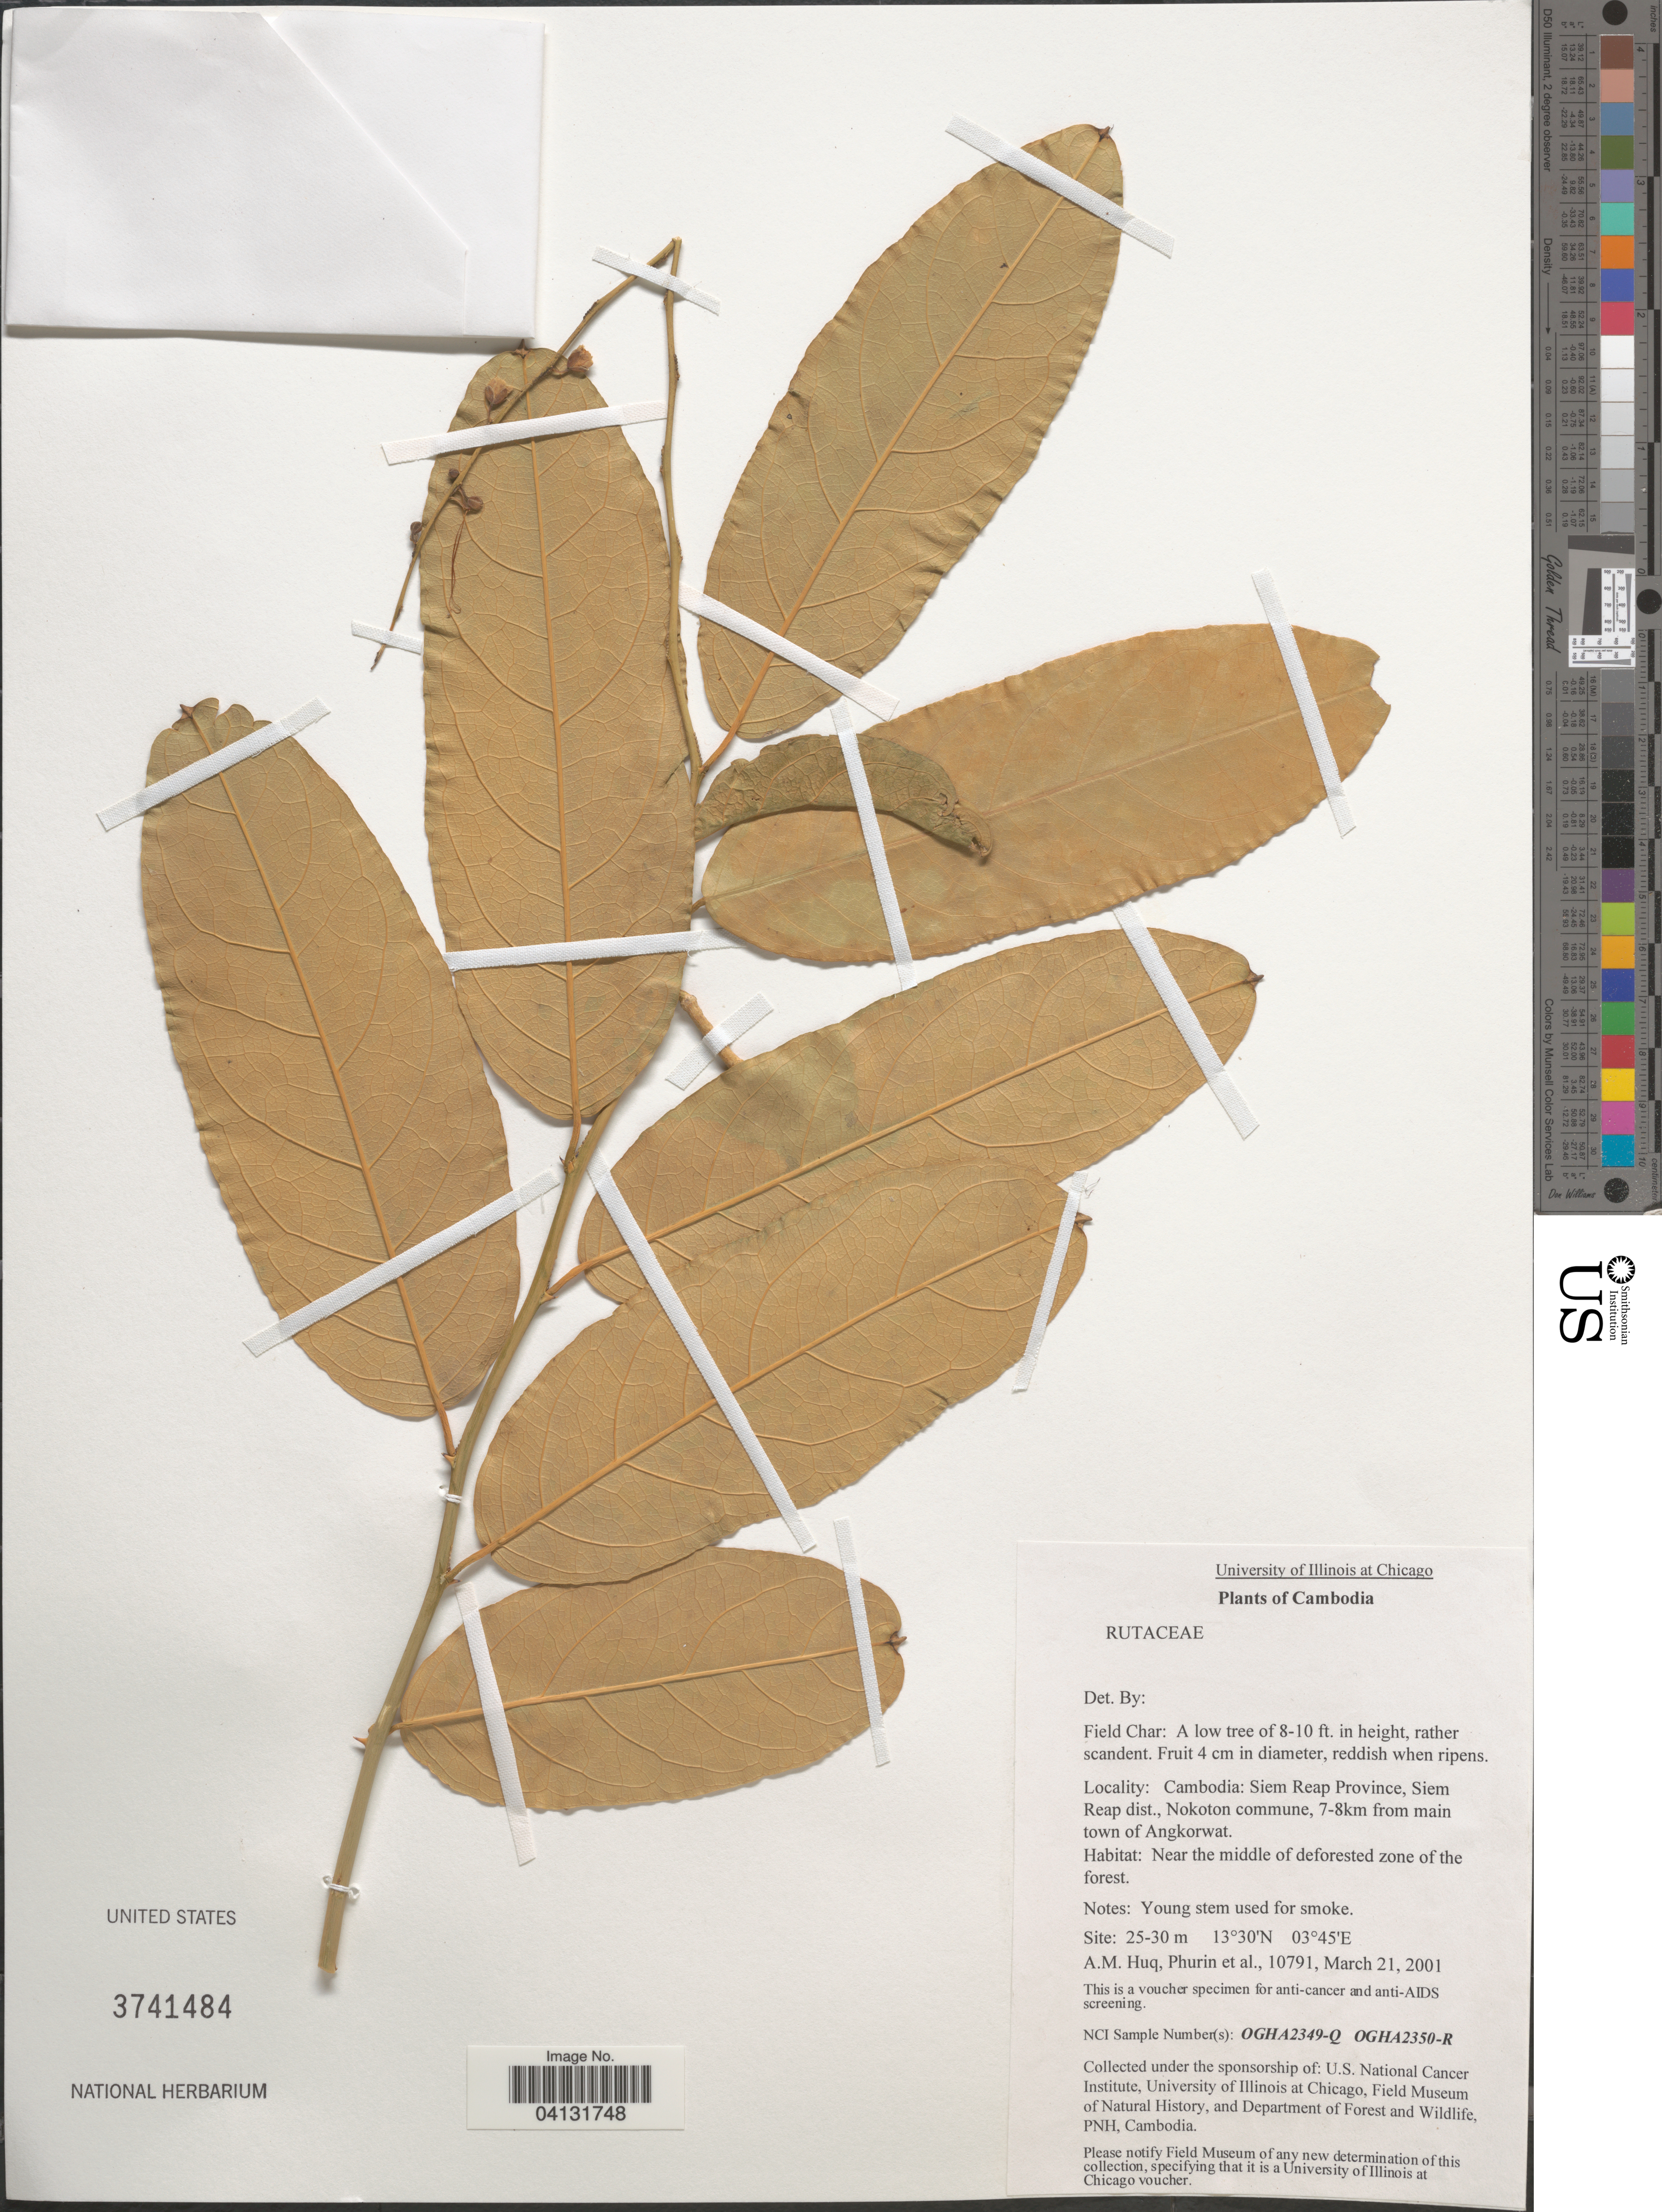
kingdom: Plantae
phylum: Tracheophyta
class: Magnoliopsida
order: Brassicales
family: Capparaceae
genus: Capparis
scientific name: Capparis sp.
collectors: A. M. Huq, -. Phurin & et al.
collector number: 10791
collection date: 2001-03-21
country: Cambodia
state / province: Siĕm Réab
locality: Siem Reap Province, Siem Reap dist., Nokoton commune, 7-8km from main town of Angkorwat.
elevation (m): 25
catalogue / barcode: US 3741484